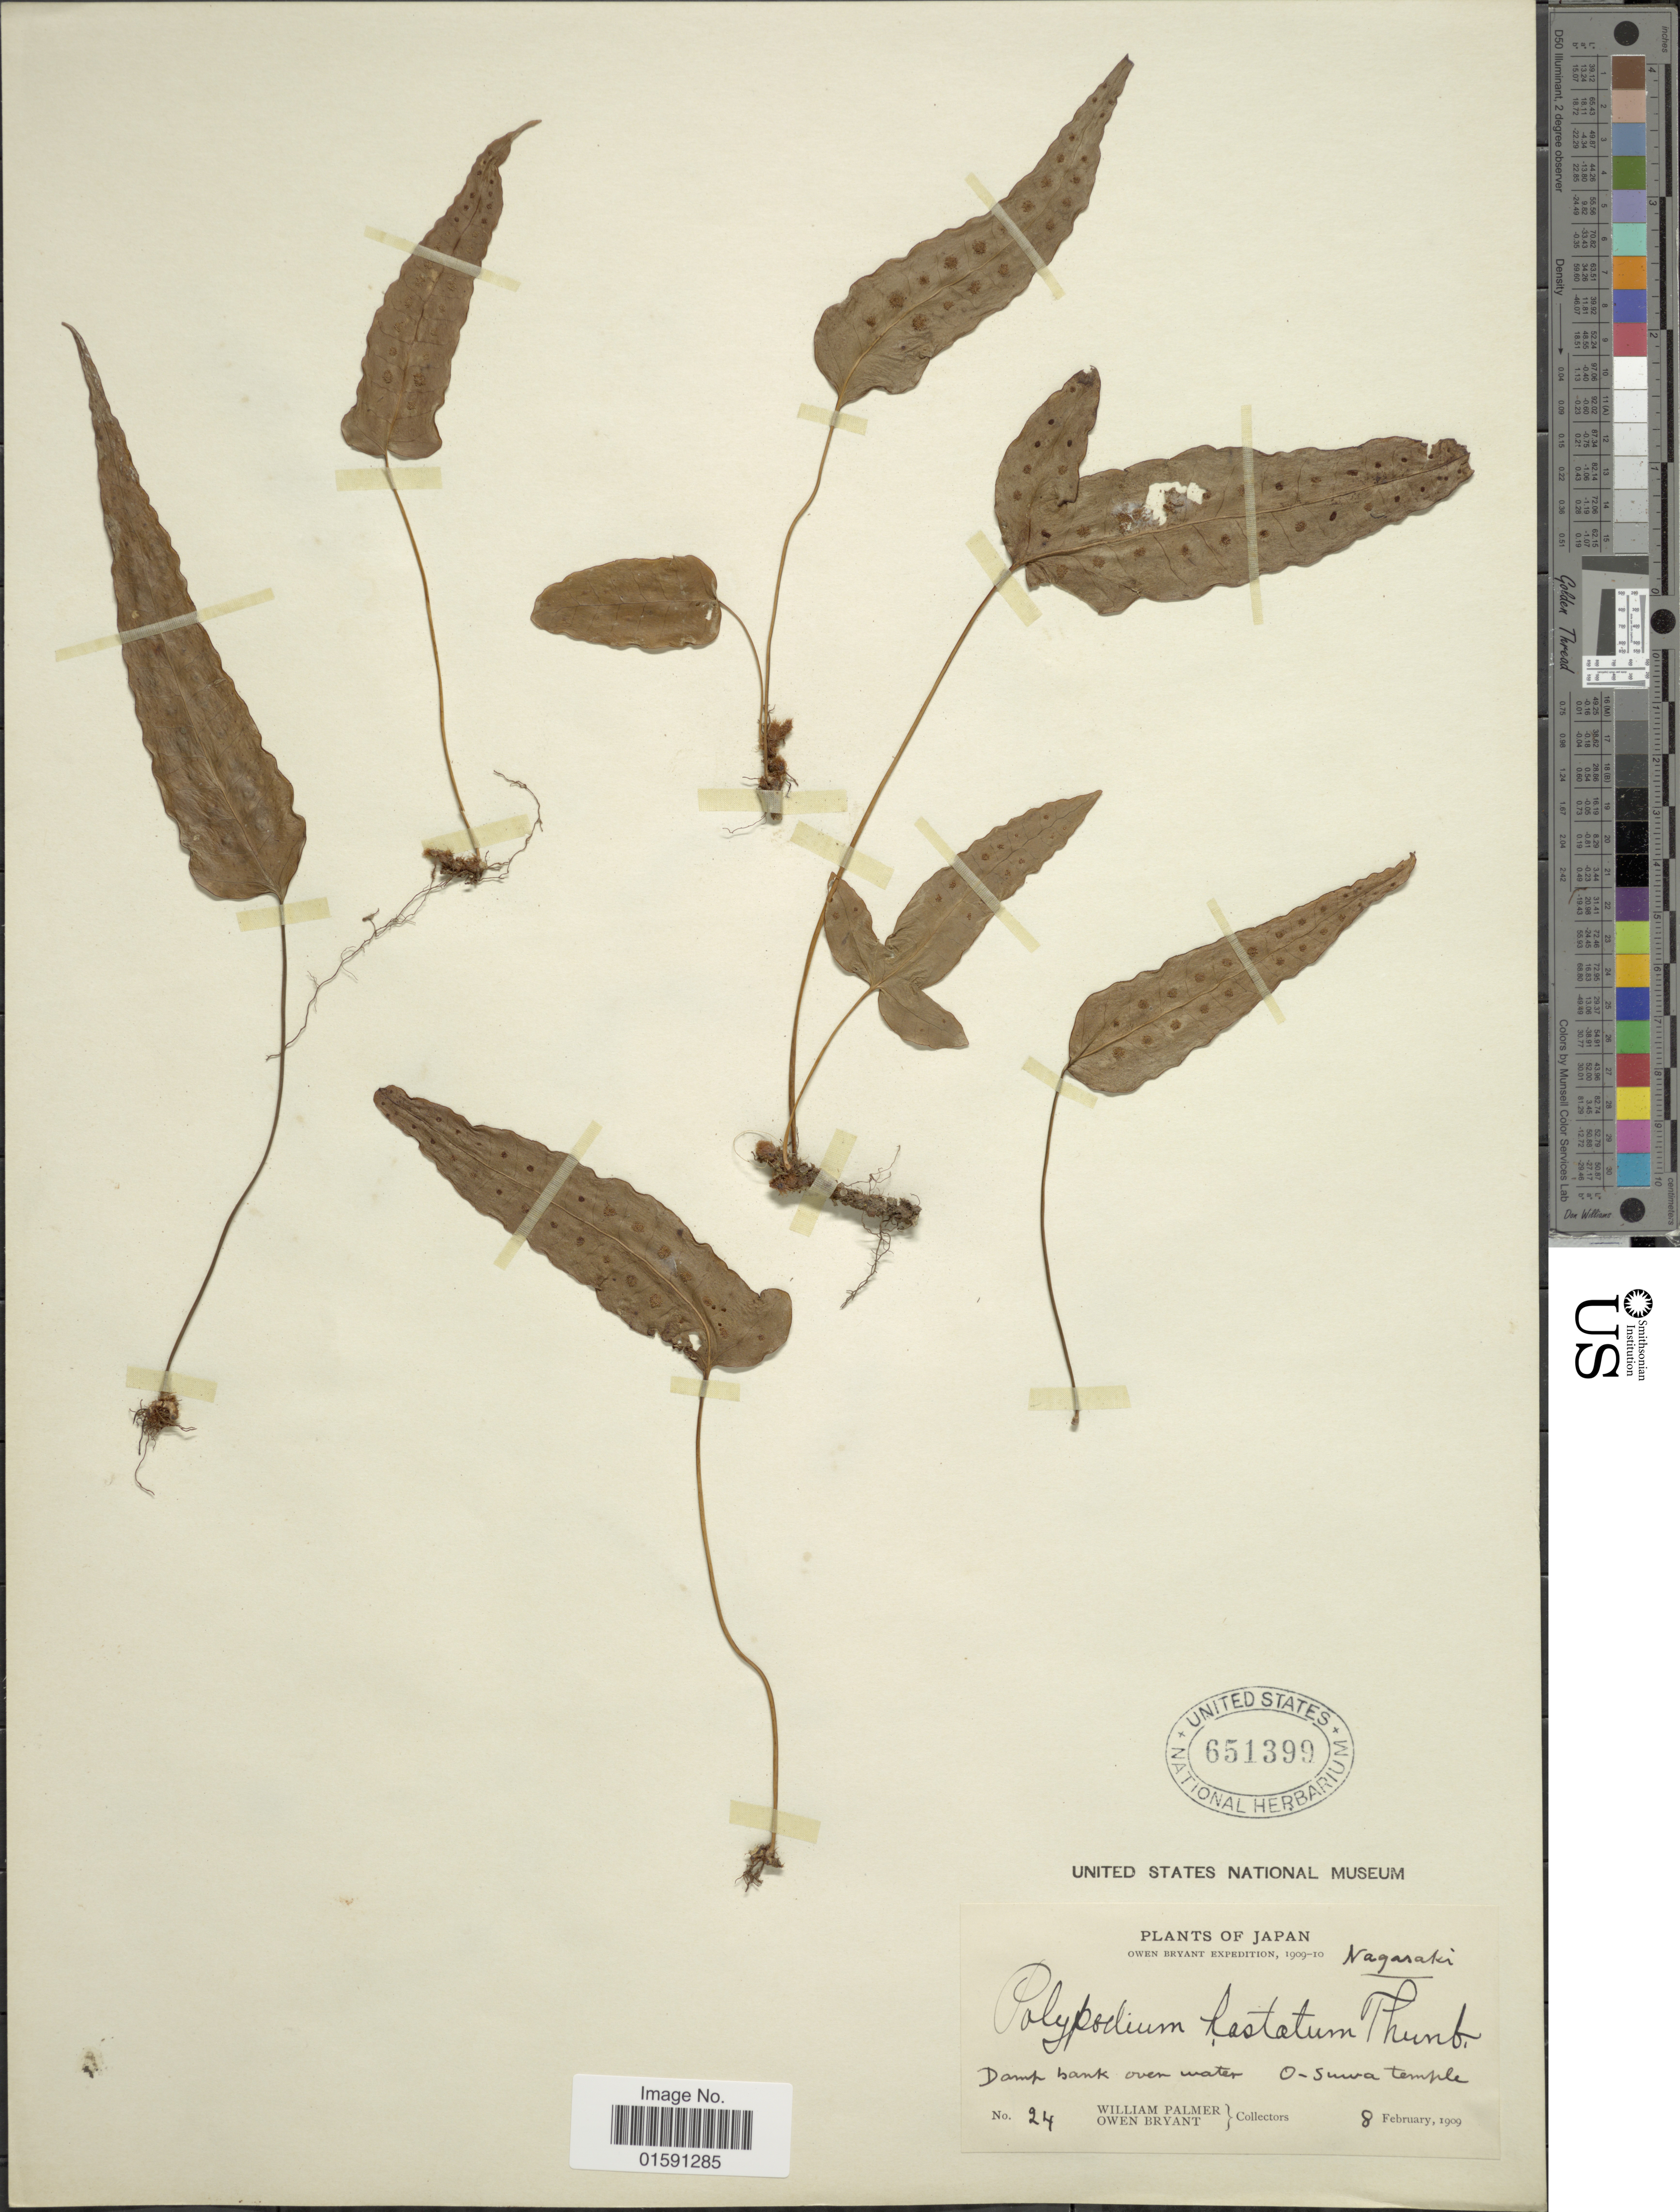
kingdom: Plantae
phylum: Tracheophyta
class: Polypodiopsida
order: Polypodiales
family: Polypodiaceae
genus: Selliguea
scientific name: Selliguea hastata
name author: (Thunb.) Fraser-Jenk.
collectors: W. Palmer & O. Bryant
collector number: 24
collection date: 1909-02-08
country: Japan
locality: O-suwa temple, Nagasater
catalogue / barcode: US 651399